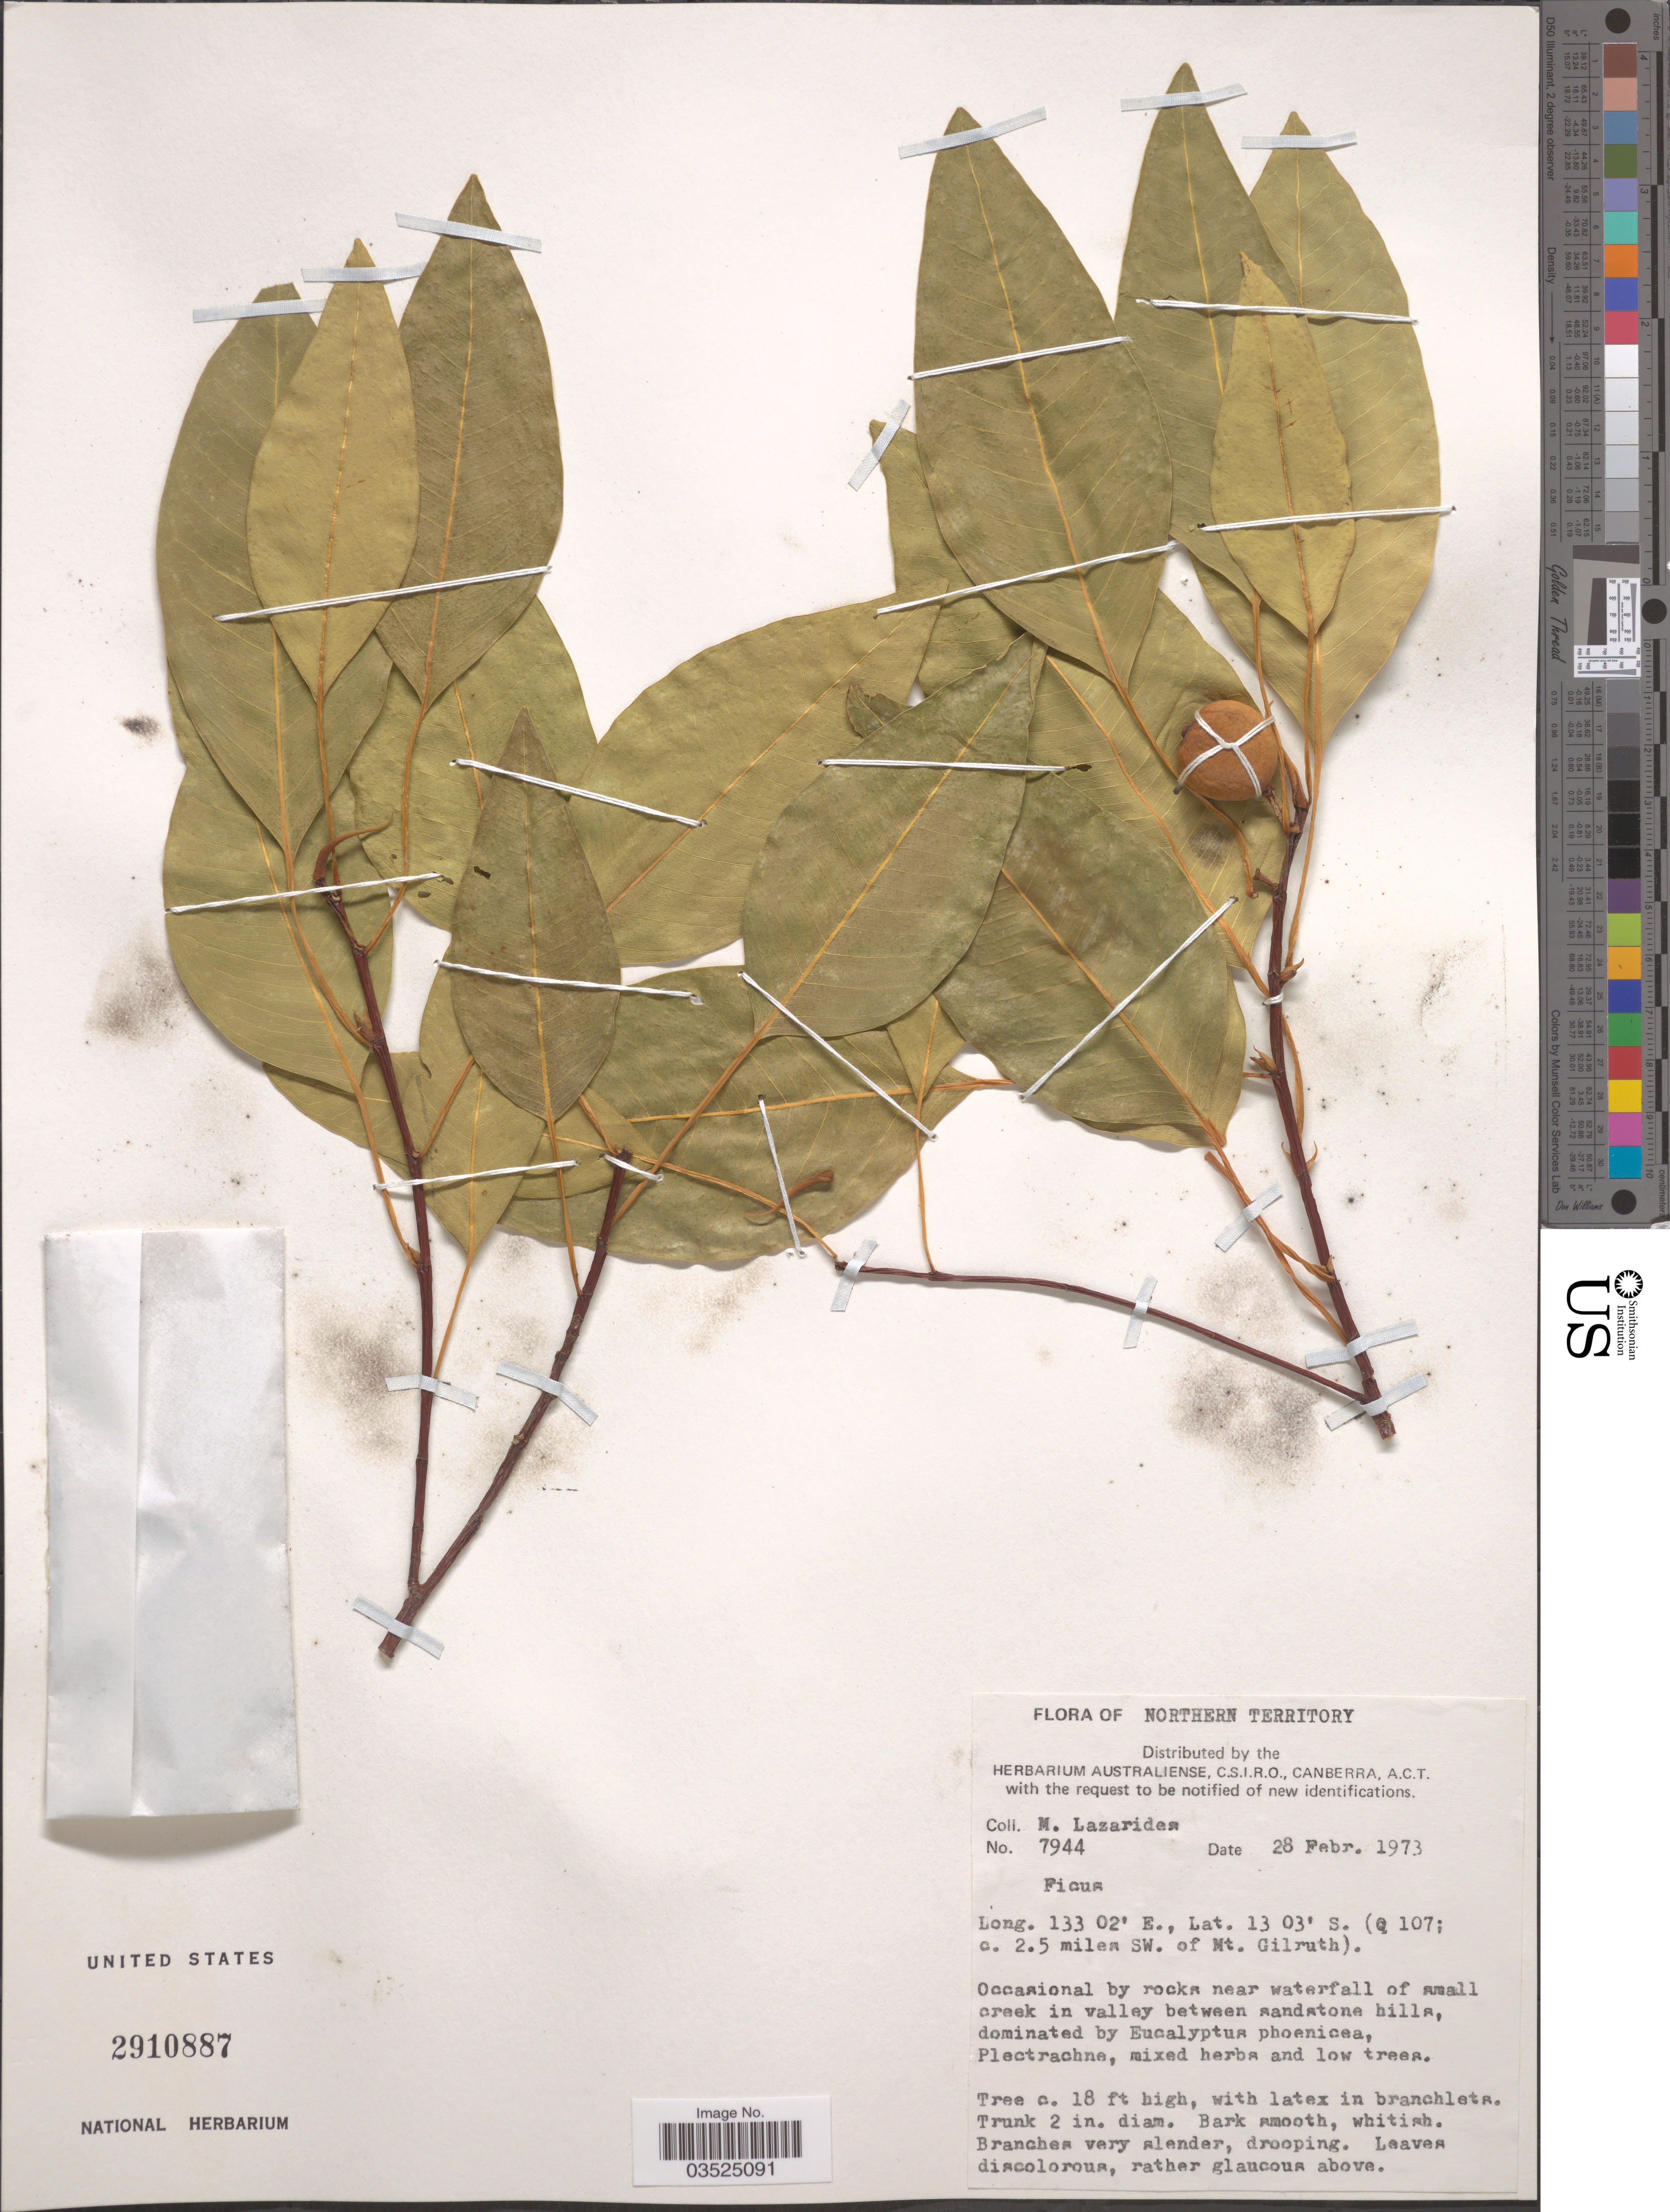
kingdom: Plantae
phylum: Tracheophyta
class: Magnoliopsida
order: Rosales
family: Moraceae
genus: Ficus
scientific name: Ficus sp.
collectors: M. Lazarides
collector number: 7944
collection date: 1973-02-28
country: Australia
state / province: Northern Territory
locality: C. 2.5 miles SW. of Mt. Gilruth. Occasional by rocks near waterfall of small creek in valley between sandstone hills.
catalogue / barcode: US 2910887